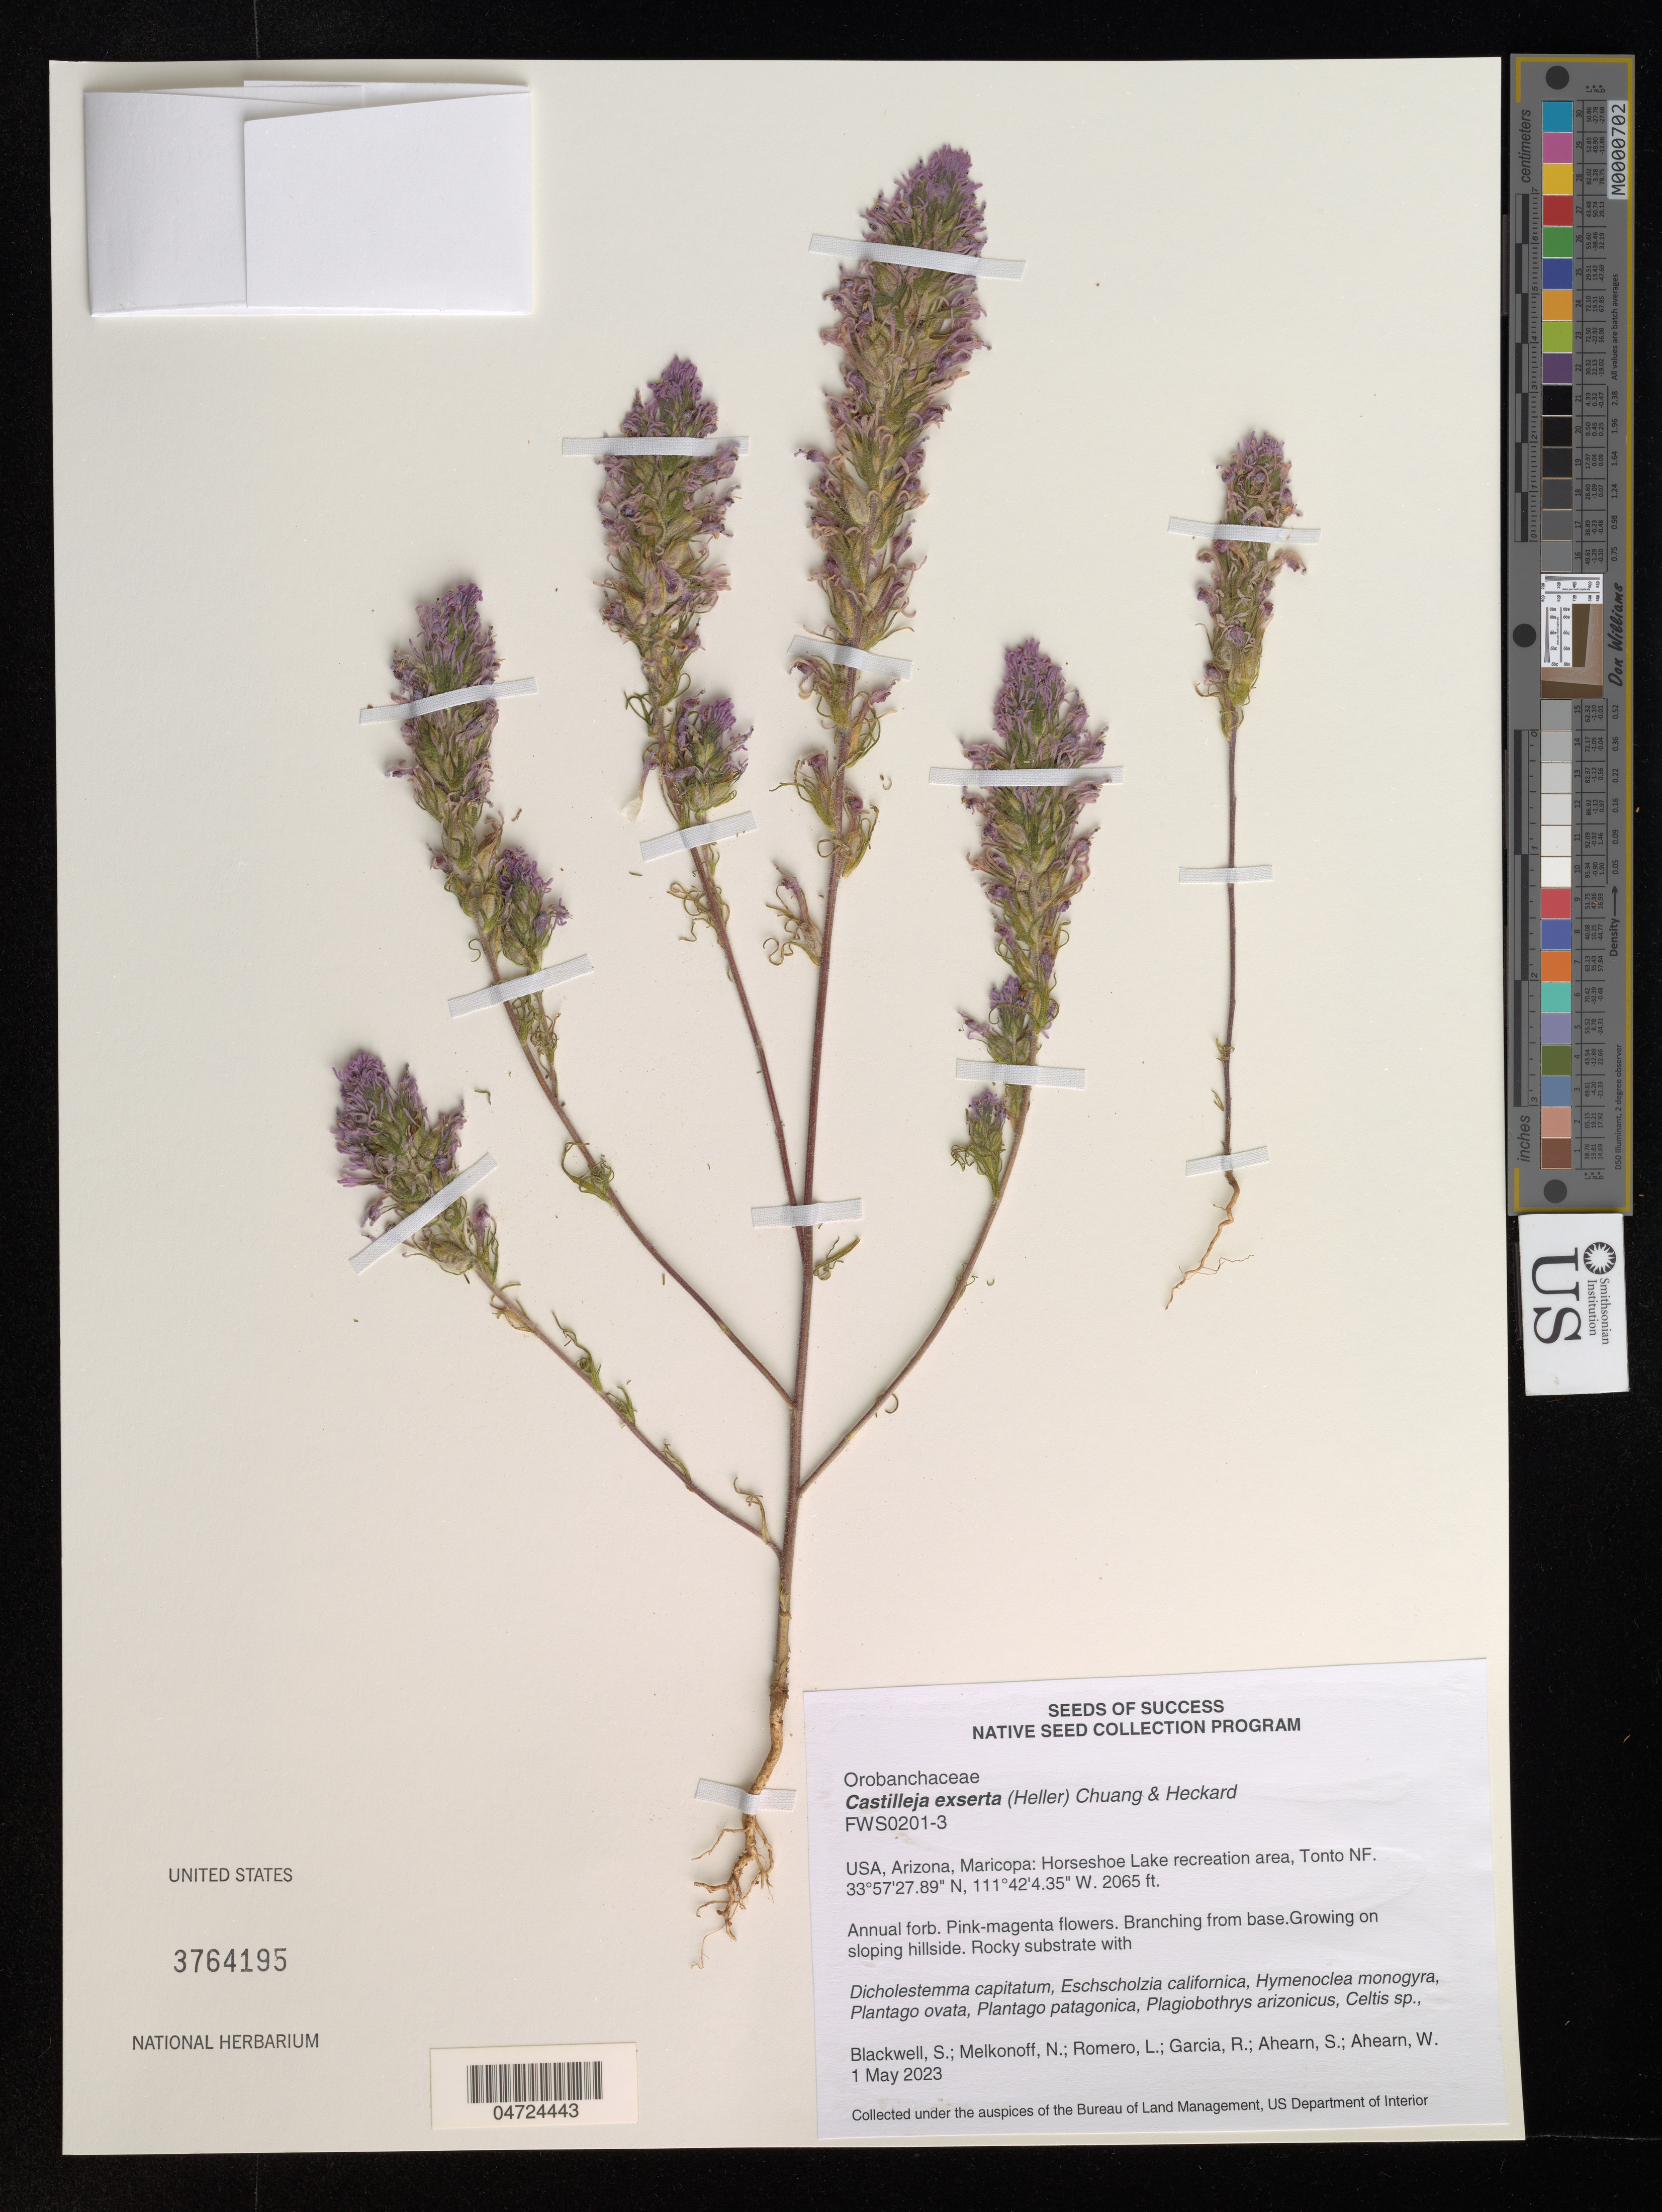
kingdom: Plantae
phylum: Tracheophyta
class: Magnoliopsida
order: Lamiales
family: Orobanchaceae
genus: Castilleja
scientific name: Castilleja exserta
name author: (A. Heller) T.I. Chuang & Heckard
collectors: S. Blackwell, N. Melkonoff, R. García & et al.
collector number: FWS0201-3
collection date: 2023-05-01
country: United States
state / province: Arizona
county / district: Maricopa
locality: Maricopa: Horseshoe Lake recreation area, Tonto NF.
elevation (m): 629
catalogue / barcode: US 3764195